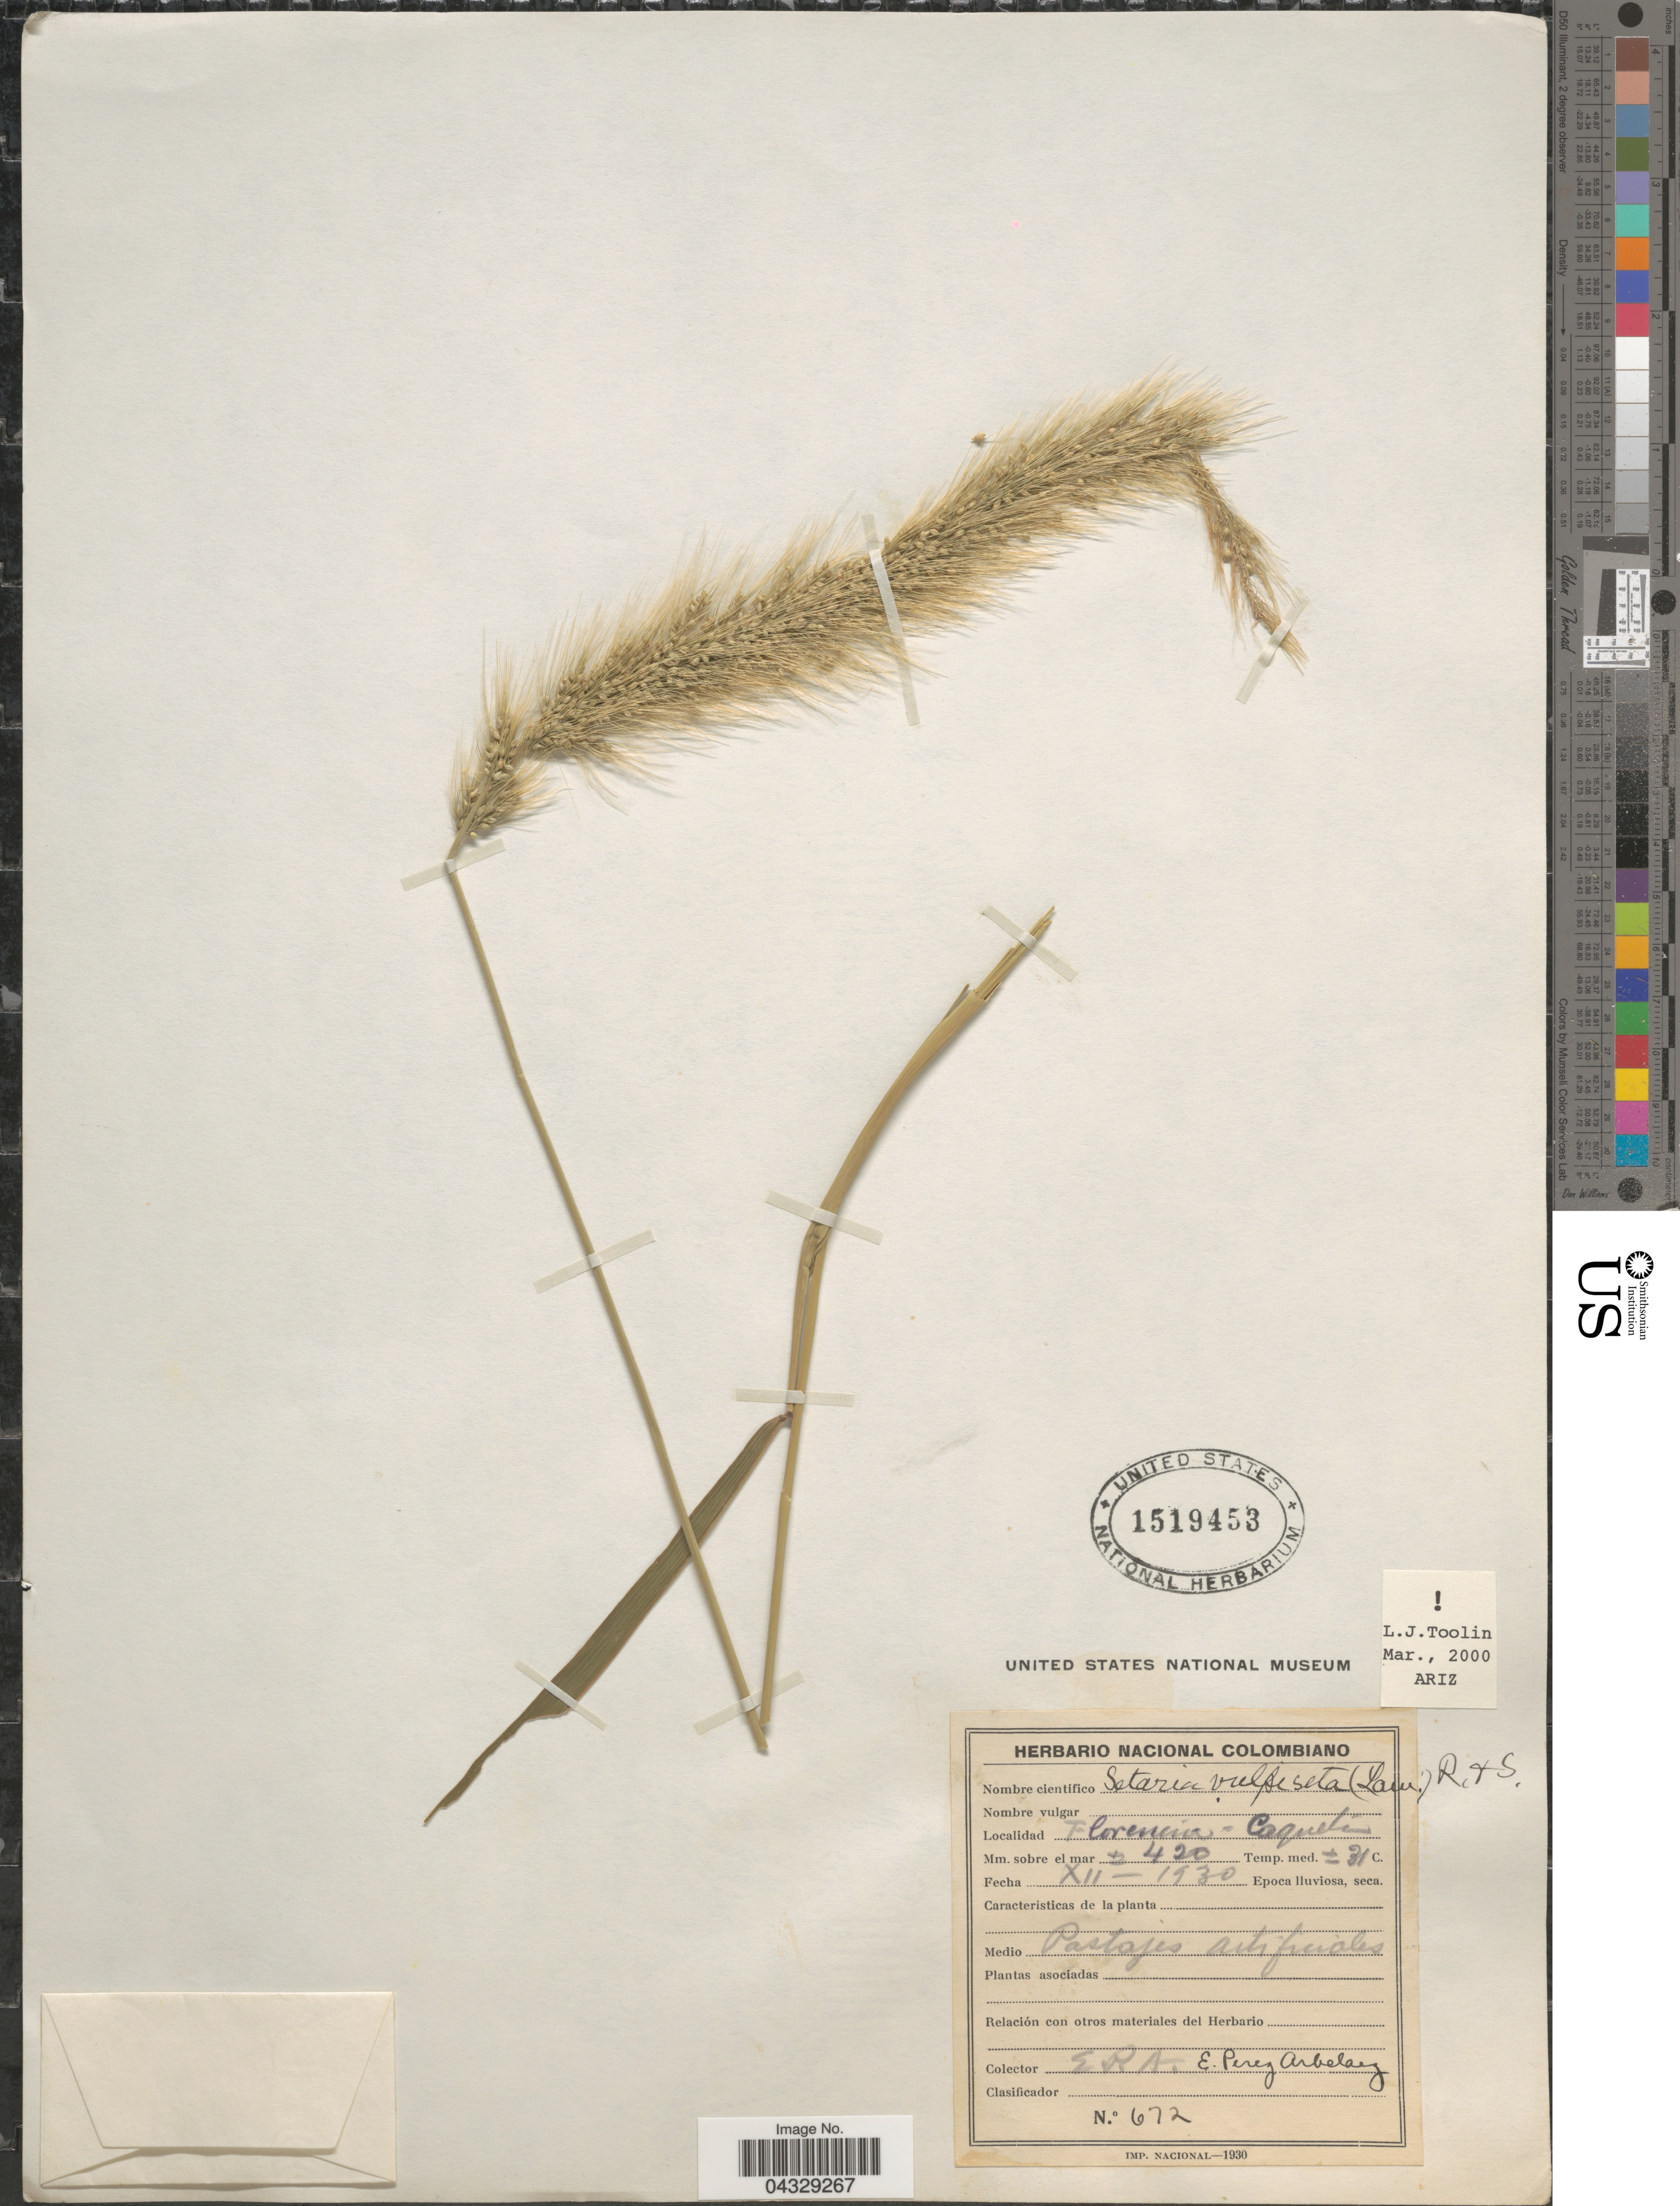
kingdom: Plantae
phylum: Tracheophyta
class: Liliopsida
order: Poales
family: Poaceae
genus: Setaria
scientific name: Setaria vulpiseta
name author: (Lam.) Roem. & Schult.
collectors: E. Pérez Arbeláez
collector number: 672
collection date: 1930-12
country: Colombia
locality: Florencia - Caqueté. Temp. med. ± 31 C.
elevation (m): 420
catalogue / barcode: US 1519453